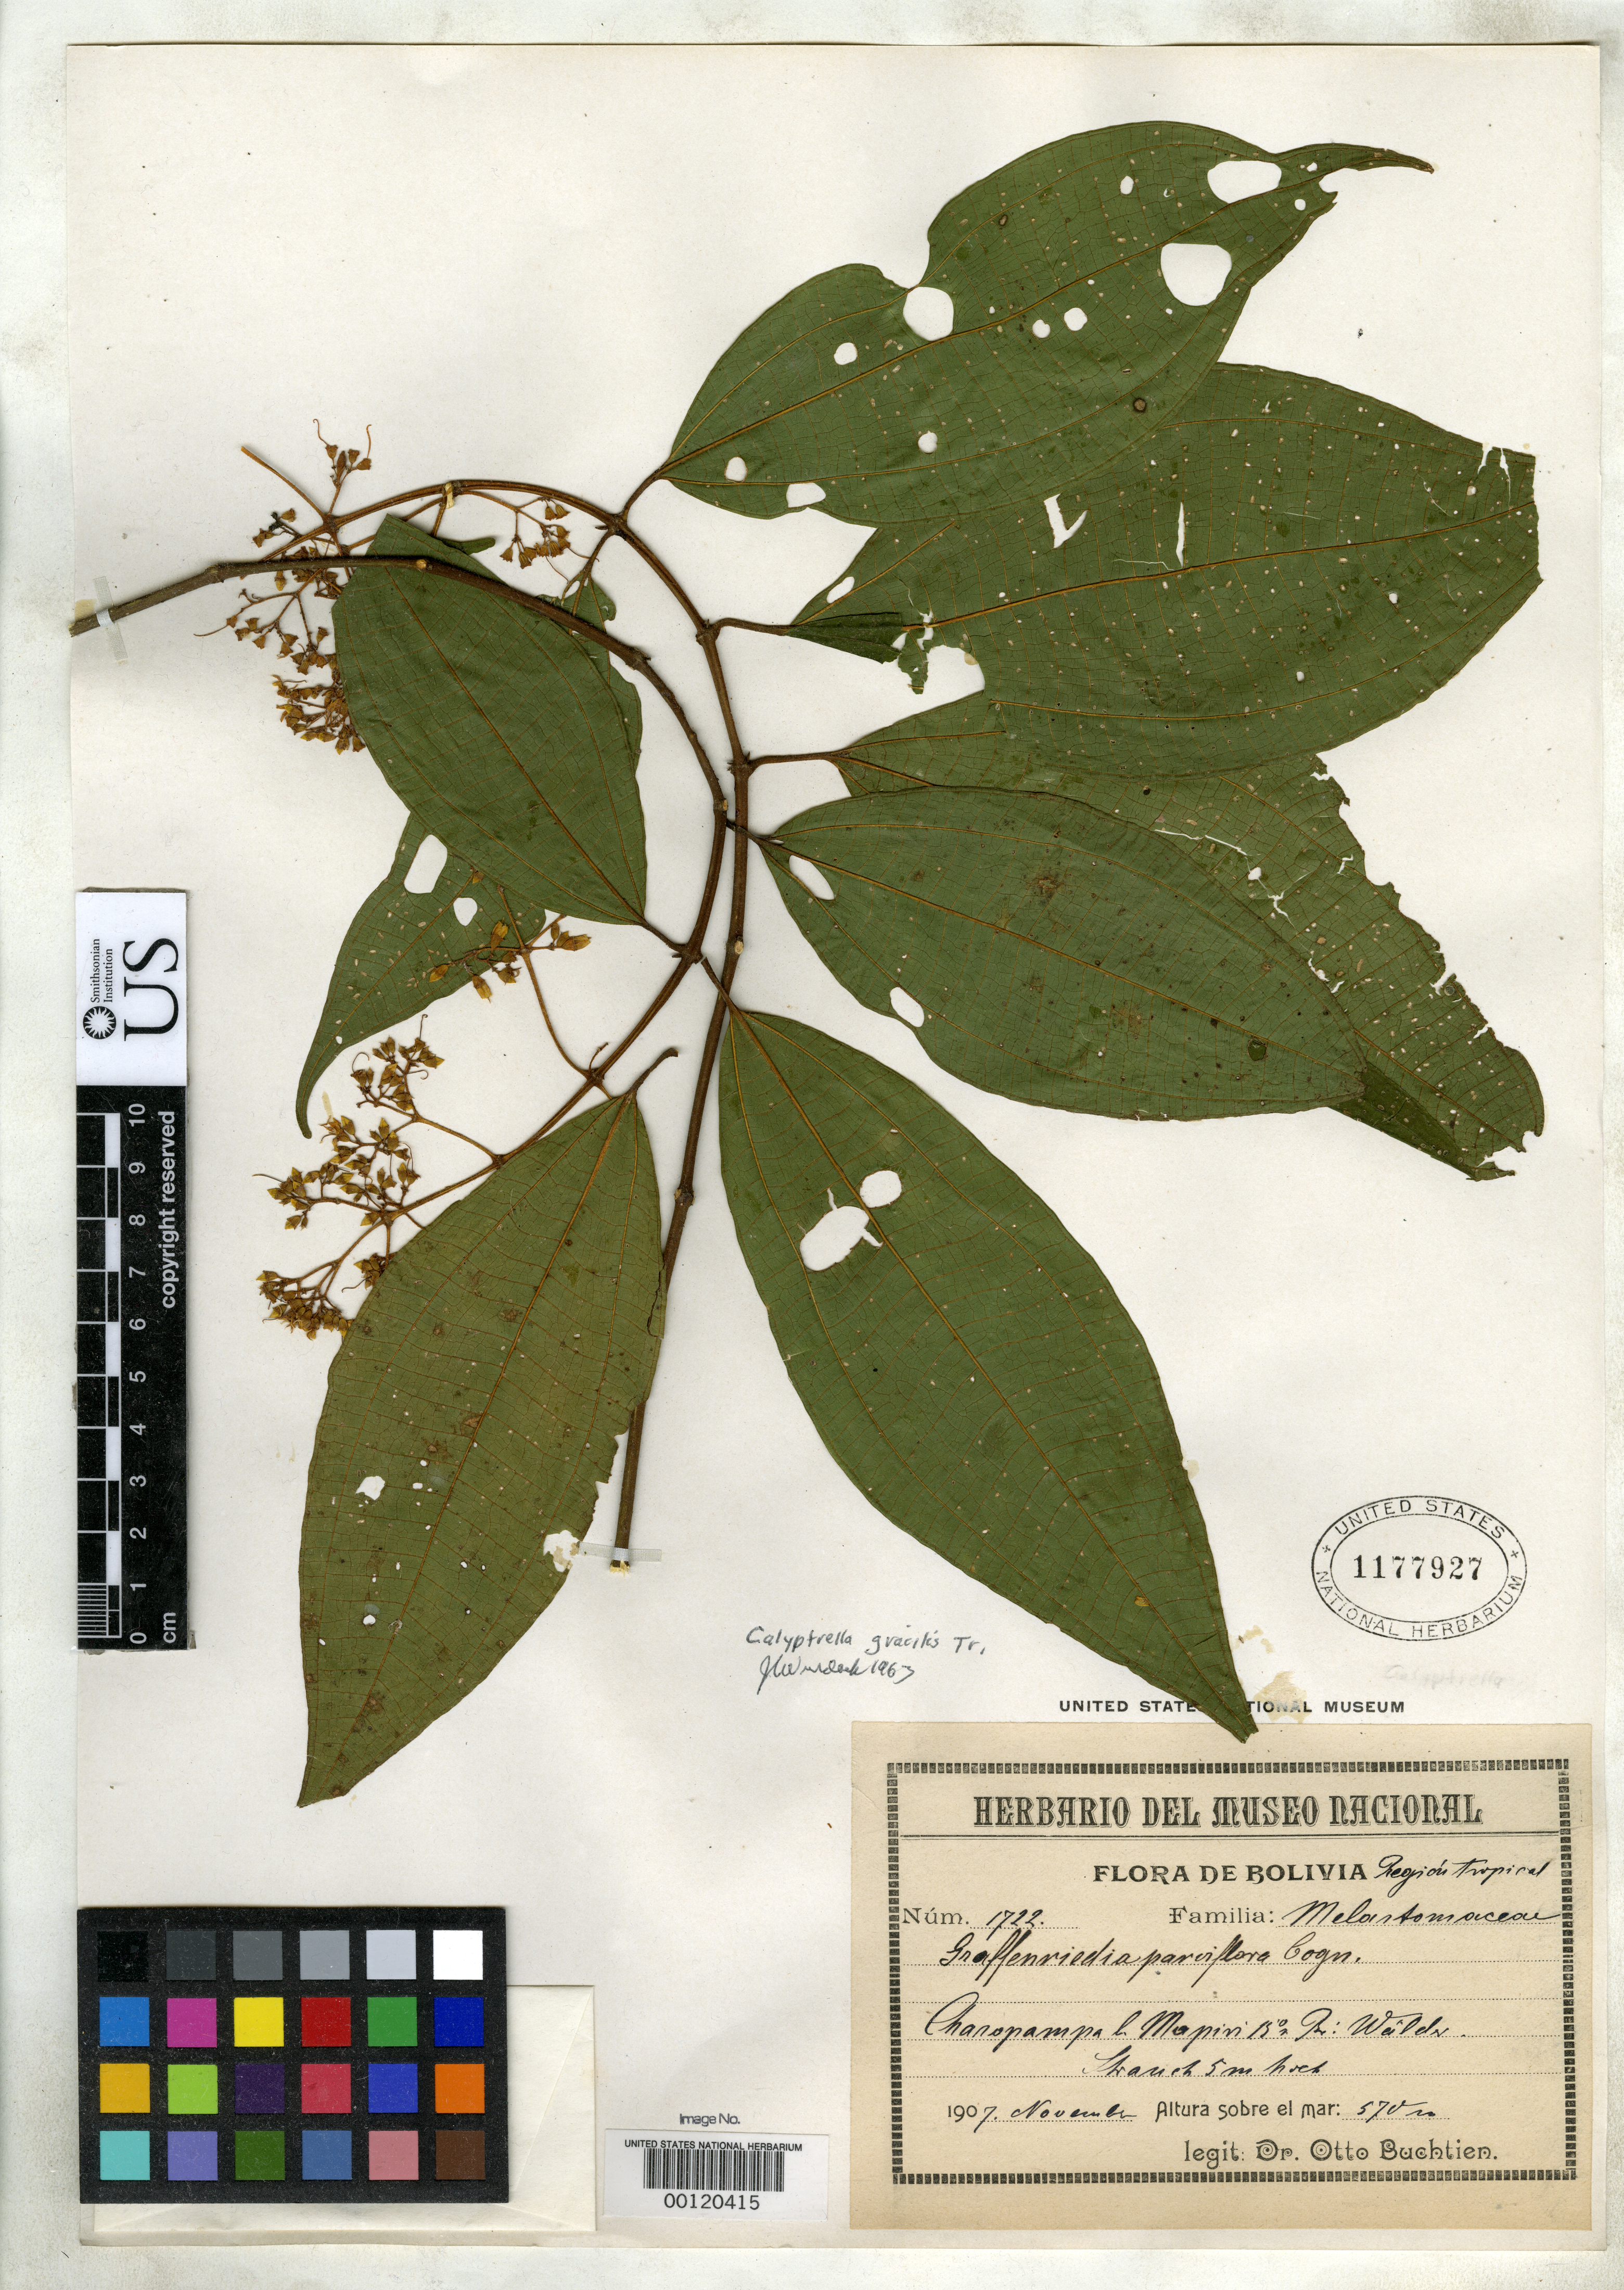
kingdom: Plantae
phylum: Tracheophyta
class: Magnoliopsida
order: Myrtales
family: Melastomataceae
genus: Graffenrieda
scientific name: Graffenrieda parviflora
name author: Cogn.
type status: Isosyntype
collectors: O. Buchtien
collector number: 1722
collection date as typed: Nov 1907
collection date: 1907-11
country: Bolivia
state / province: La Paz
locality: Charopampa, near Mapiri.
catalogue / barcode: US 1177927